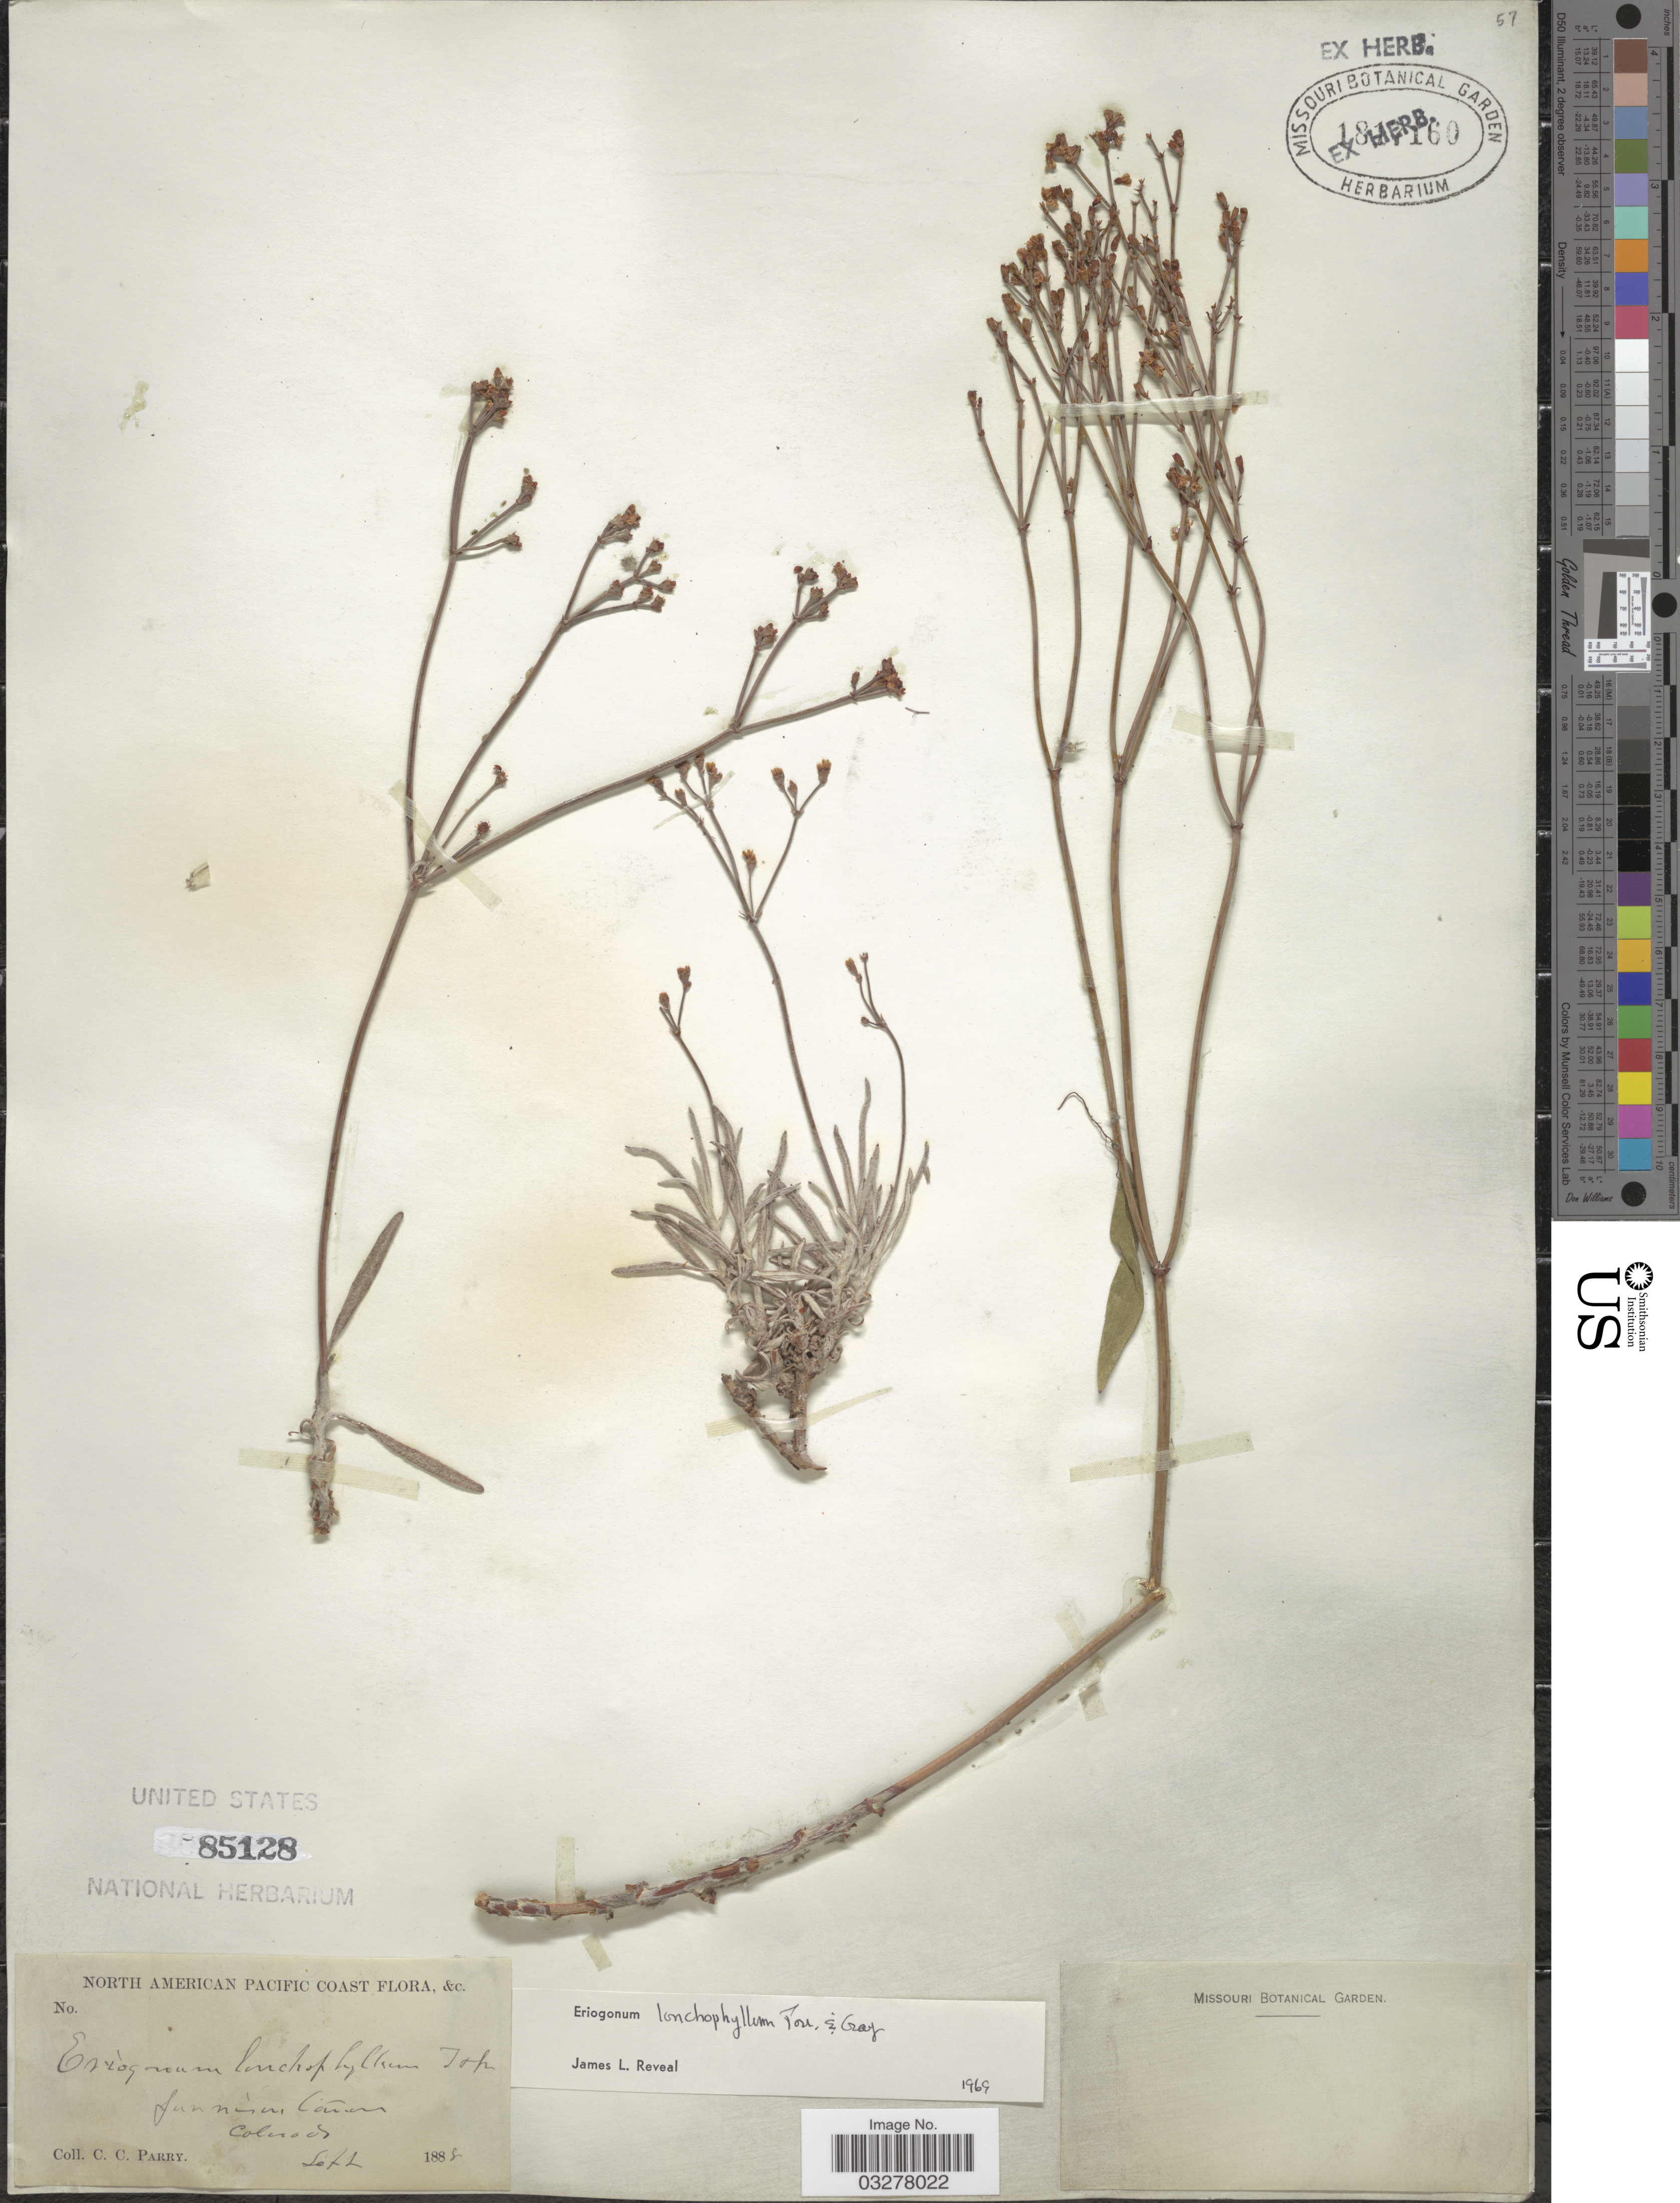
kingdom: Plantae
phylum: Tracheophyta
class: Magnoliopsida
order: Caryophyllales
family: Polygonaceae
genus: Eriogonum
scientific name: Eriogonum lonchophyllum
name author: Torr. & A. Gray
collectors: C. C. Parry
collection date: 1888-09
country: United States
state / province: Colorado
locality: North American Pacific Coast. Gunnison Cañon.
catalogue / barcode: US 85128